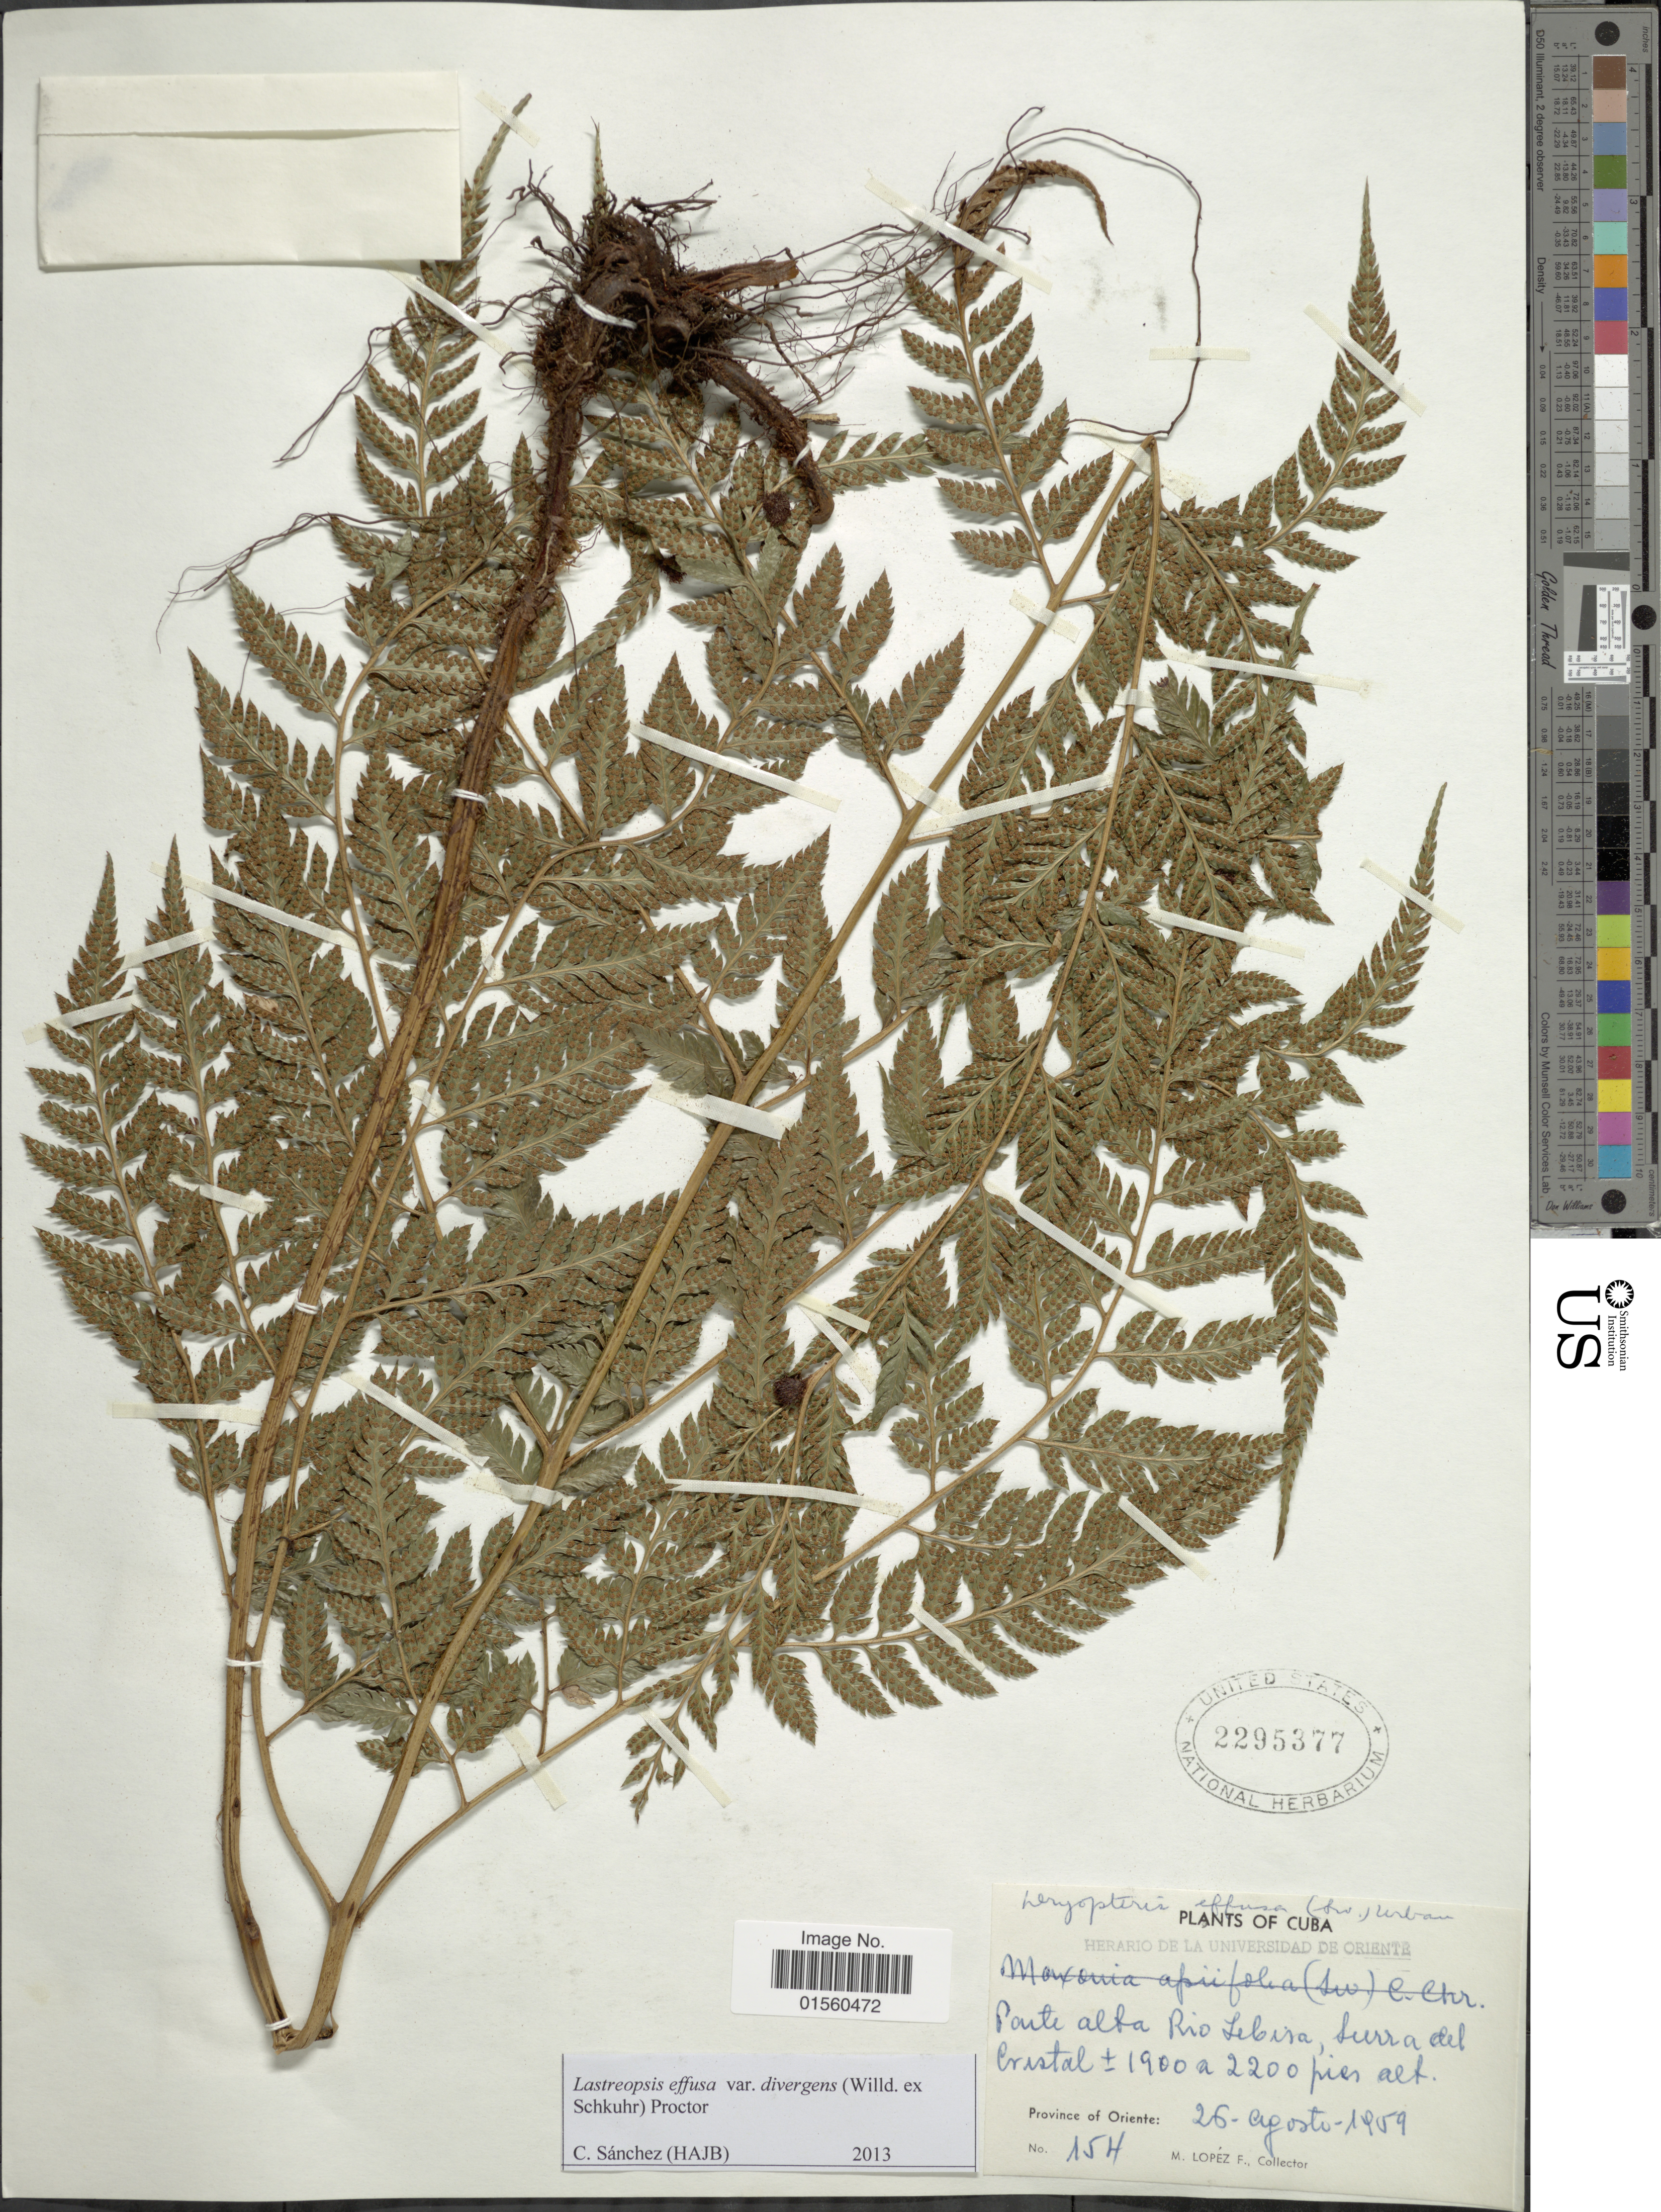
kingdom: Plantae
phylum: Tracheophyta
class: Polypodiopsida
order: Polypodiales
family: Dryopteridaceae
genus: Parapolystichum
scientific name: Parapolystichum effusum var. effusum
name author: (Sw.) Ching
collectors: M. López Figueiras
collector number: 154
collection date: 1959-08-26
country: Cuba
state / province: Oriente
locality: Ponte alta Rio Lebisa, Sierra del Cristal, Province of Oriente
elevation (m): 579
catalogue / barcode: US 2295377